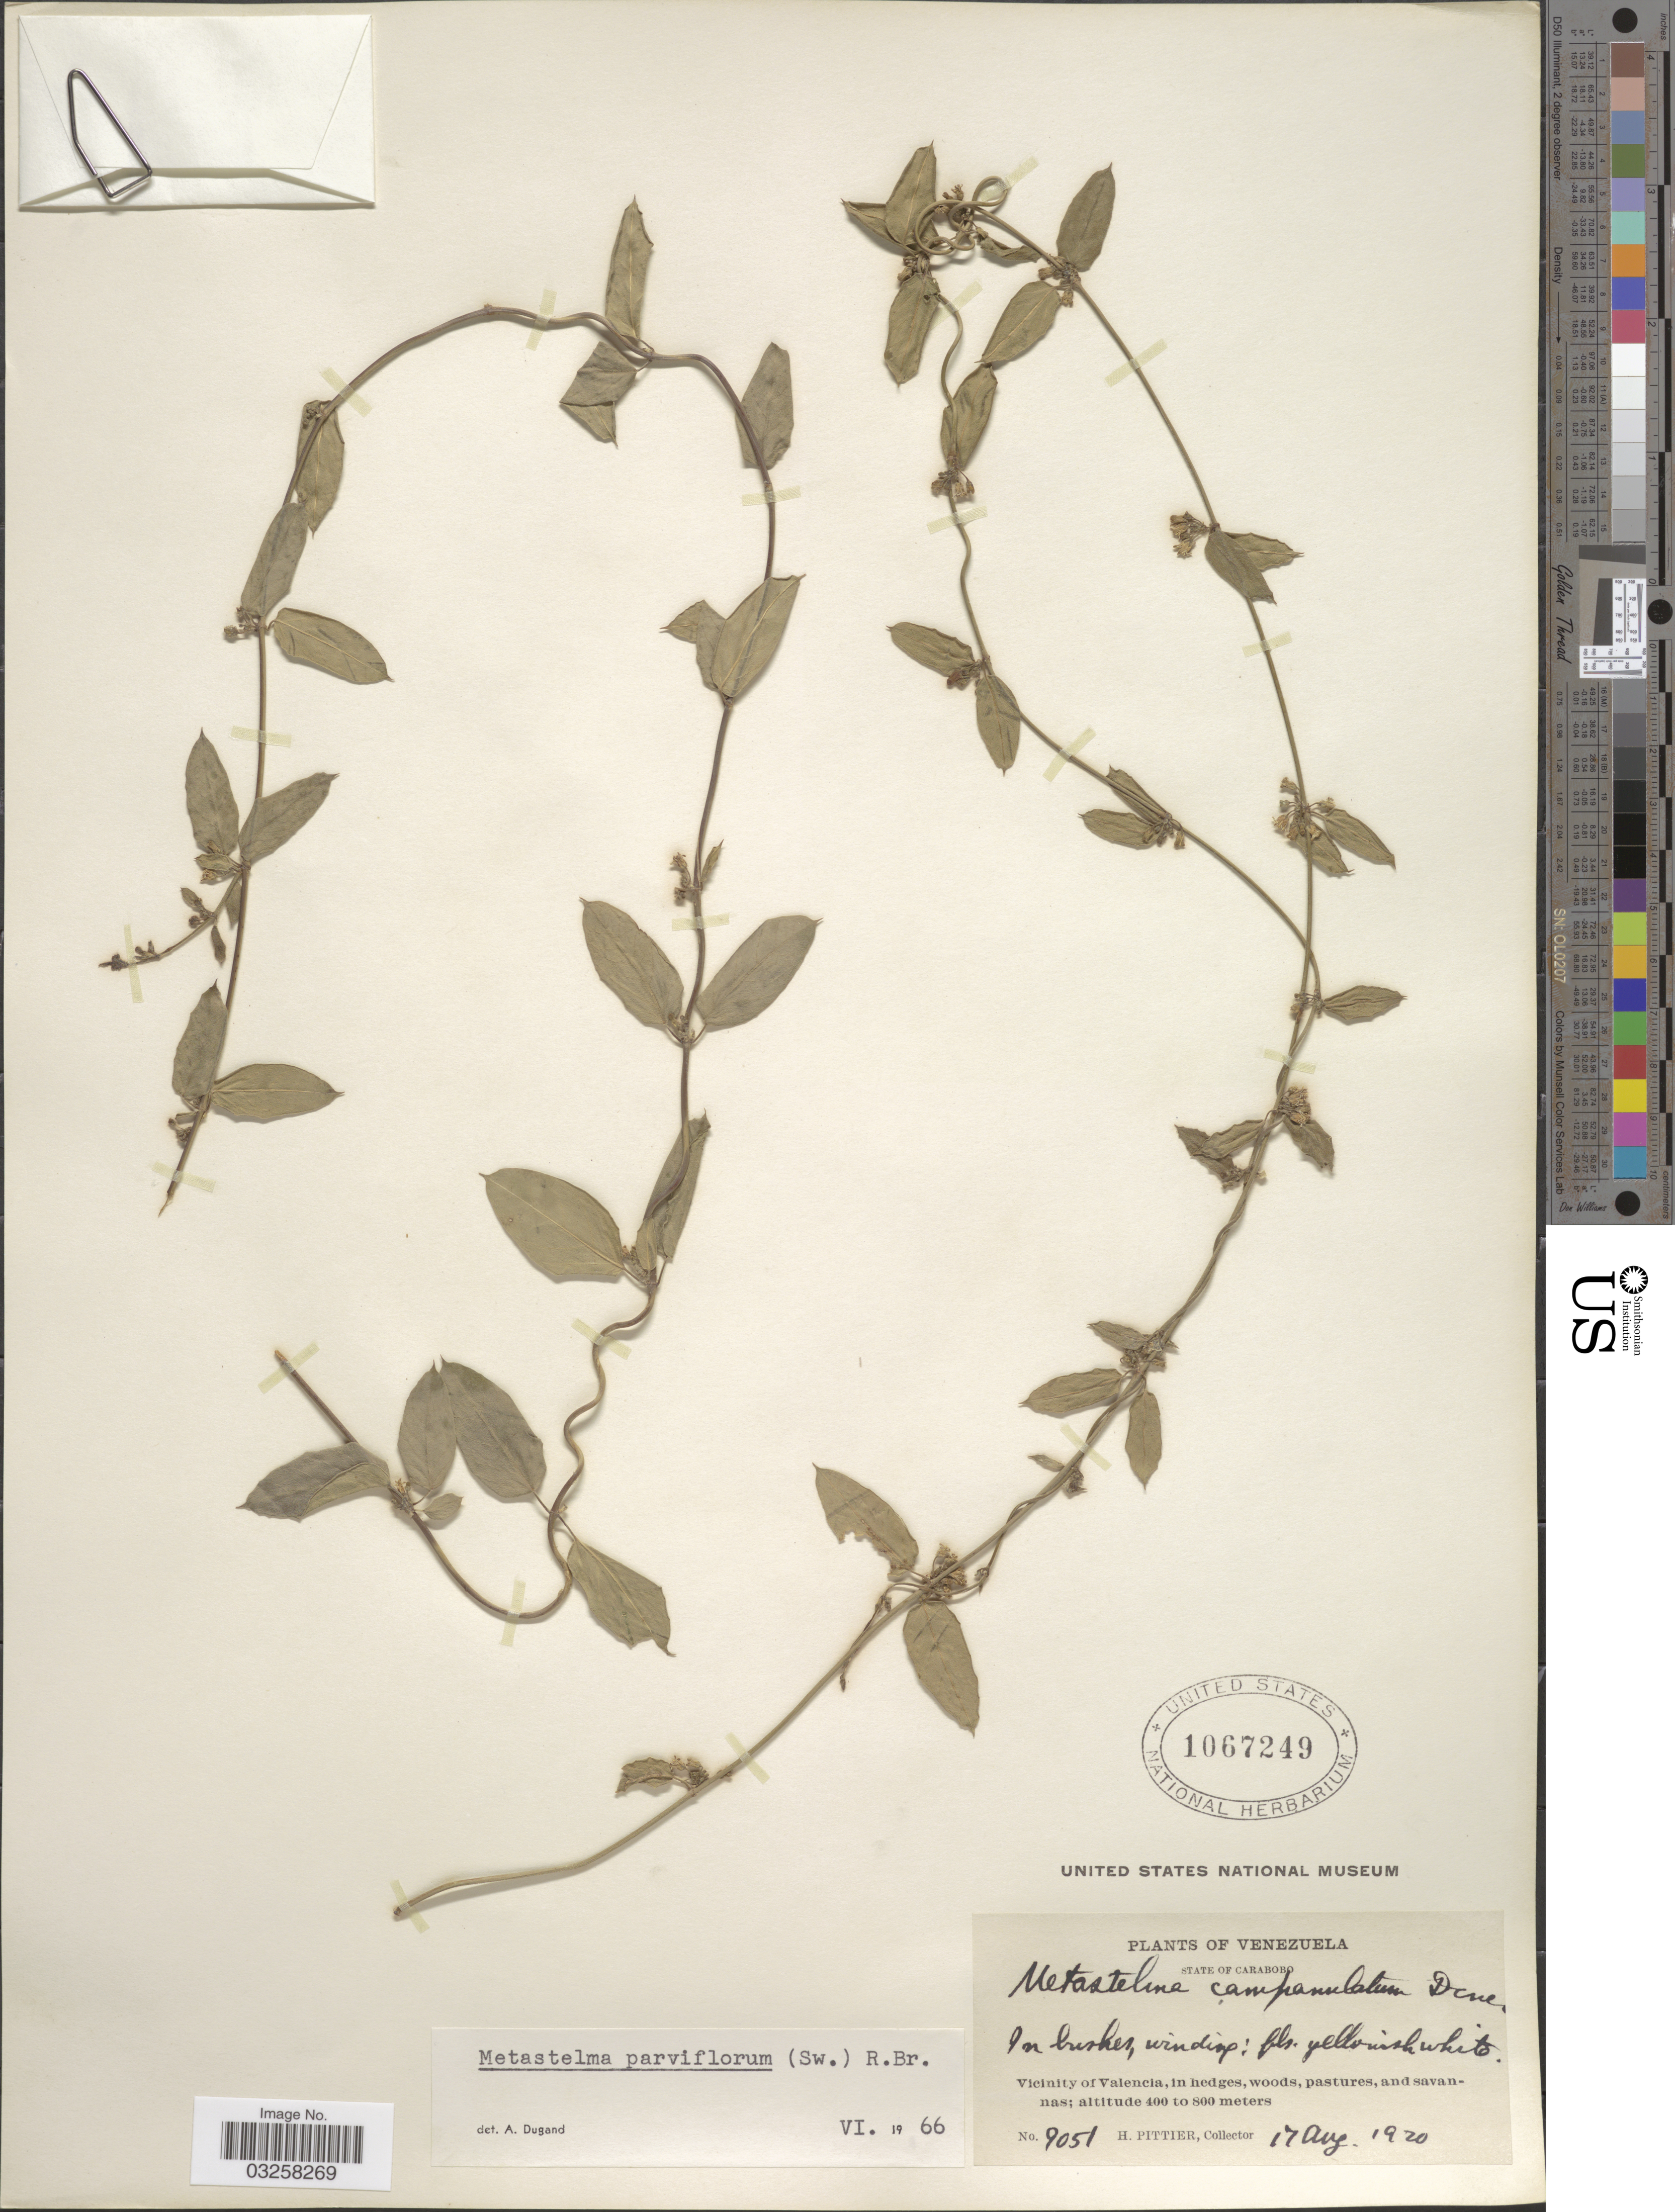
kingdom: Plantae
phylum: Tracheophyta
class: Magnoliopsida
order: Gentianales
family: Apocynaceae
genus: Metastelma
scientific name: Metastelma parviflorum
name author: (Sw.) Schult.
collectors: H. F. Pittier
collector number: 9051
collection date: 1920-08-17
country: Venezuela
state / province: Carabobo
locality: Vicinity of Valencia.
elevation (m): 400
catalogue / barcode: US 1067249